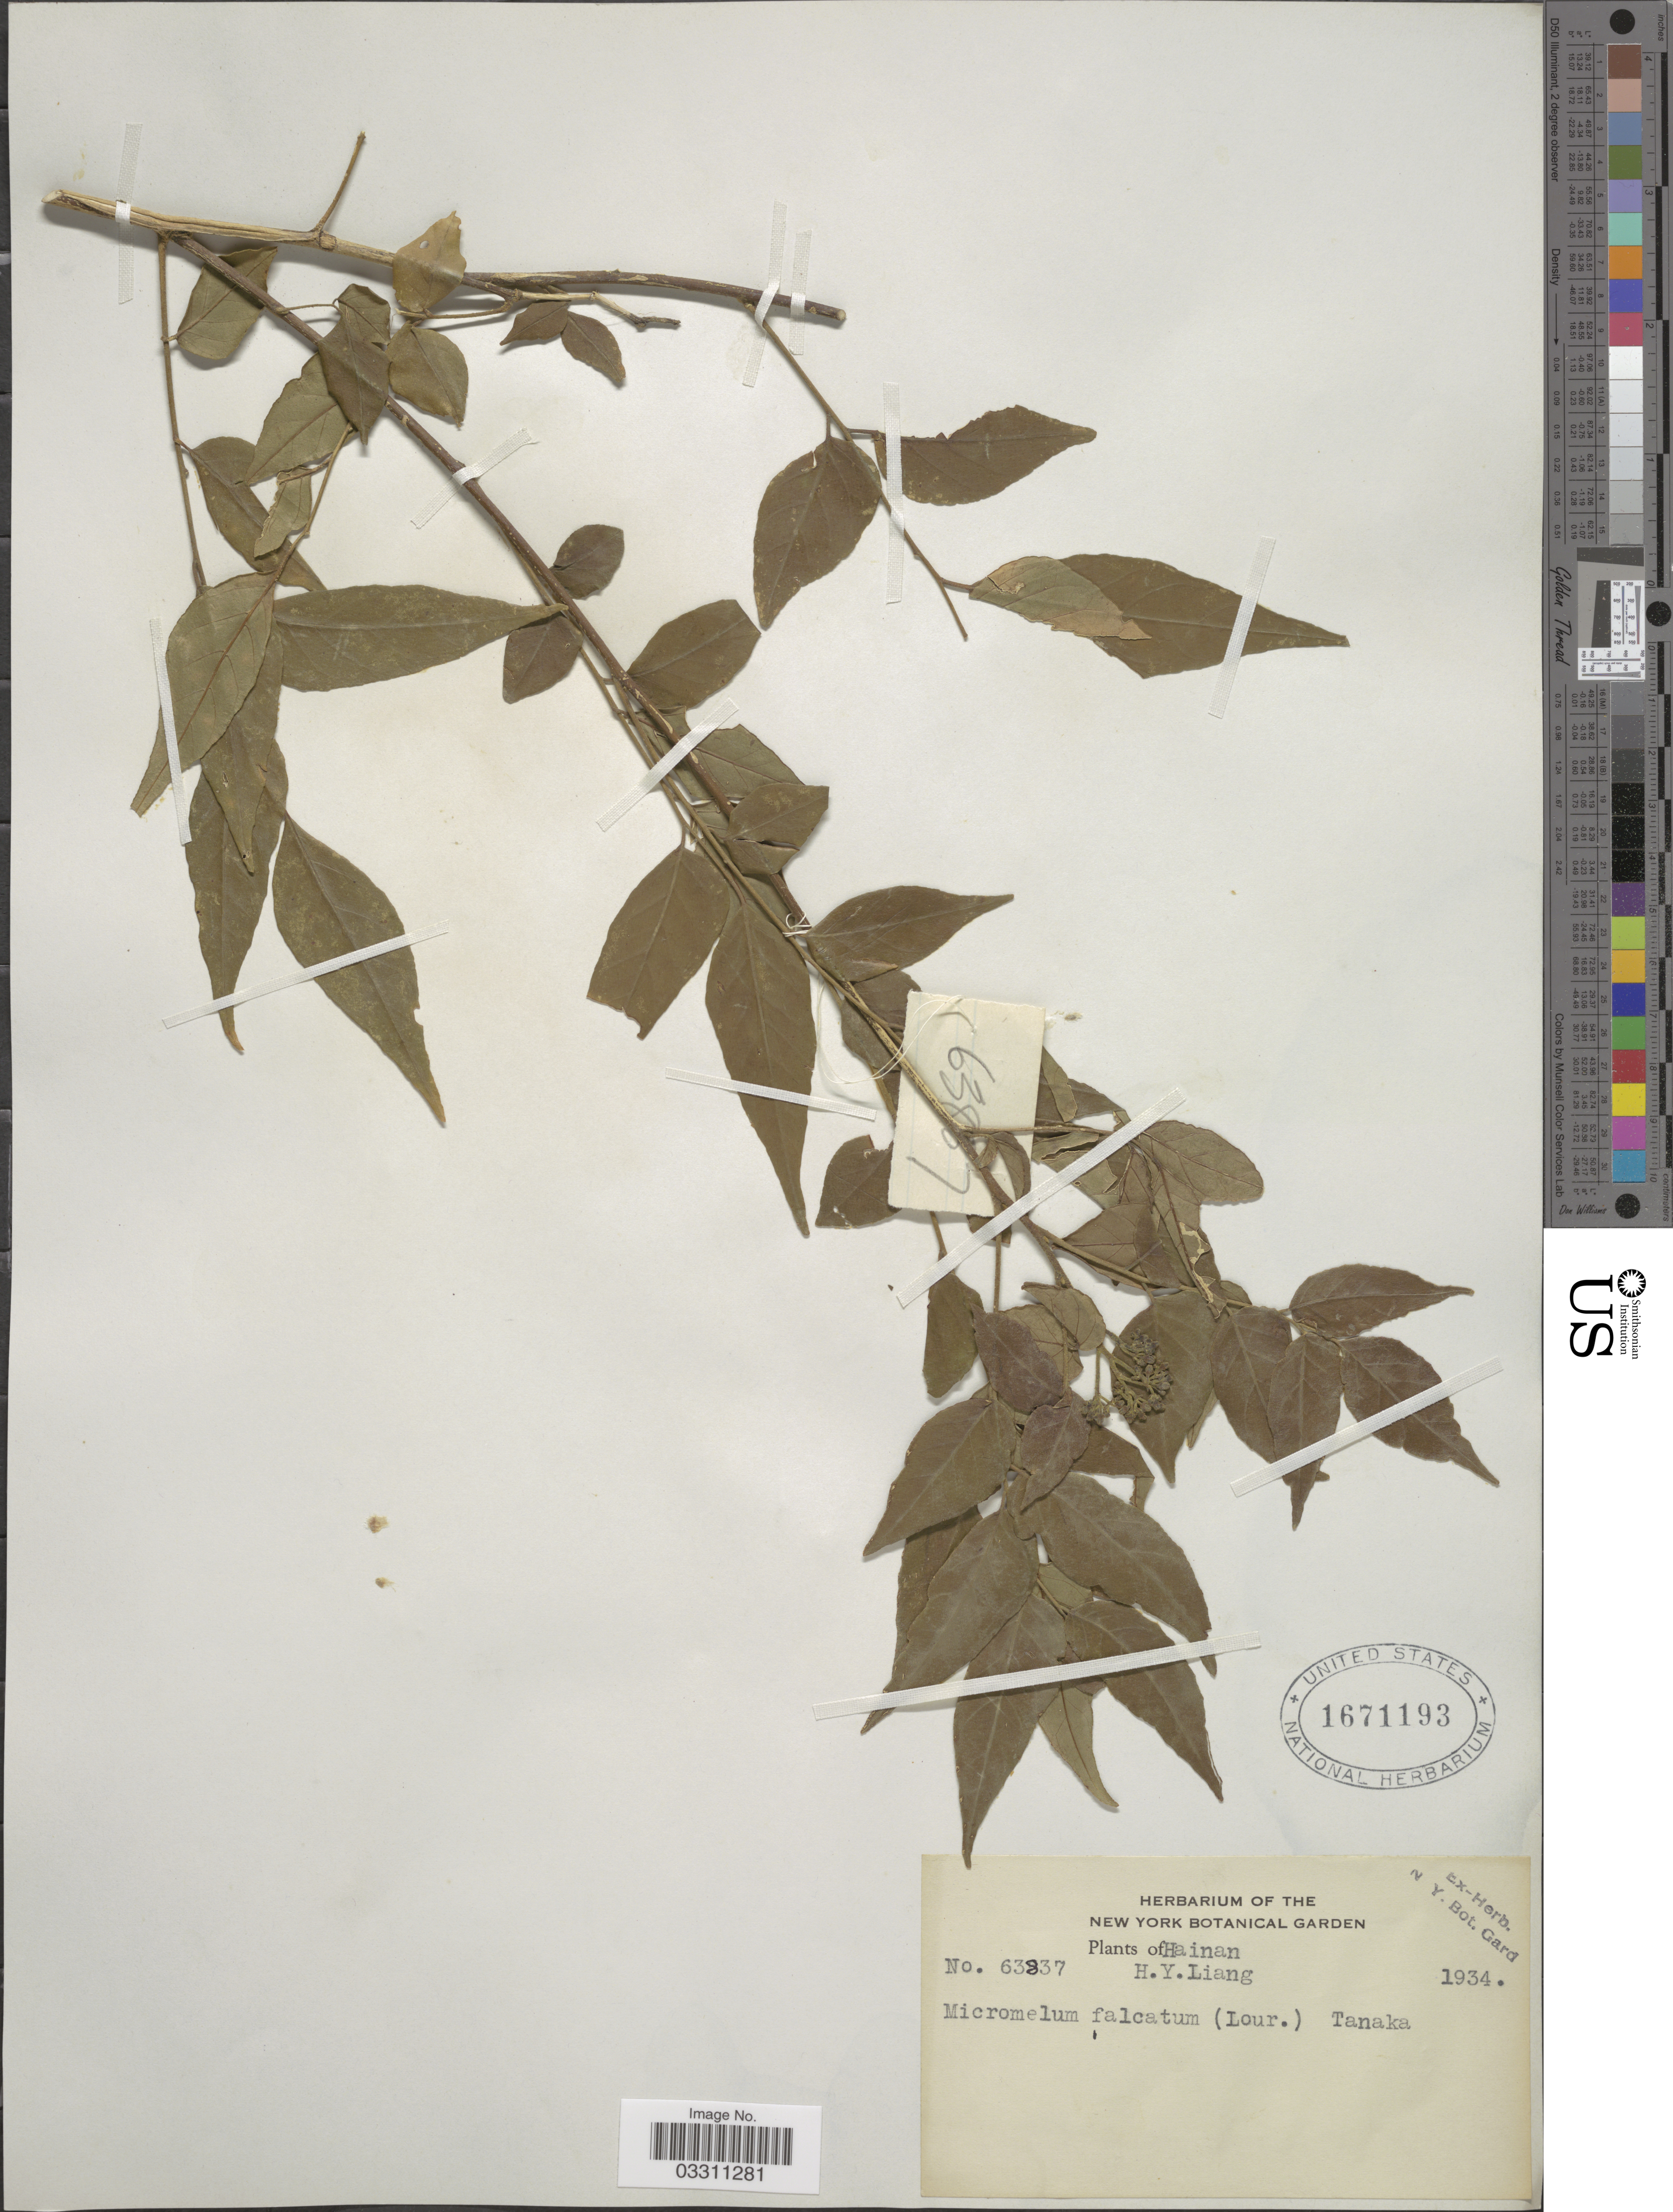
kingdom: Plantae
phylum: Tracheophyta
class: Magnoliopsida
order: Sapindales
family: Rutaceae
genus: Micromelum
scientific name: Micromelum falcatum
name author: Tanaka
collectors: H. Y. Liang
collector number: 63837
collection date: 1934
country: China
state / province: Hainan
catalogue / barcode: US 1671193